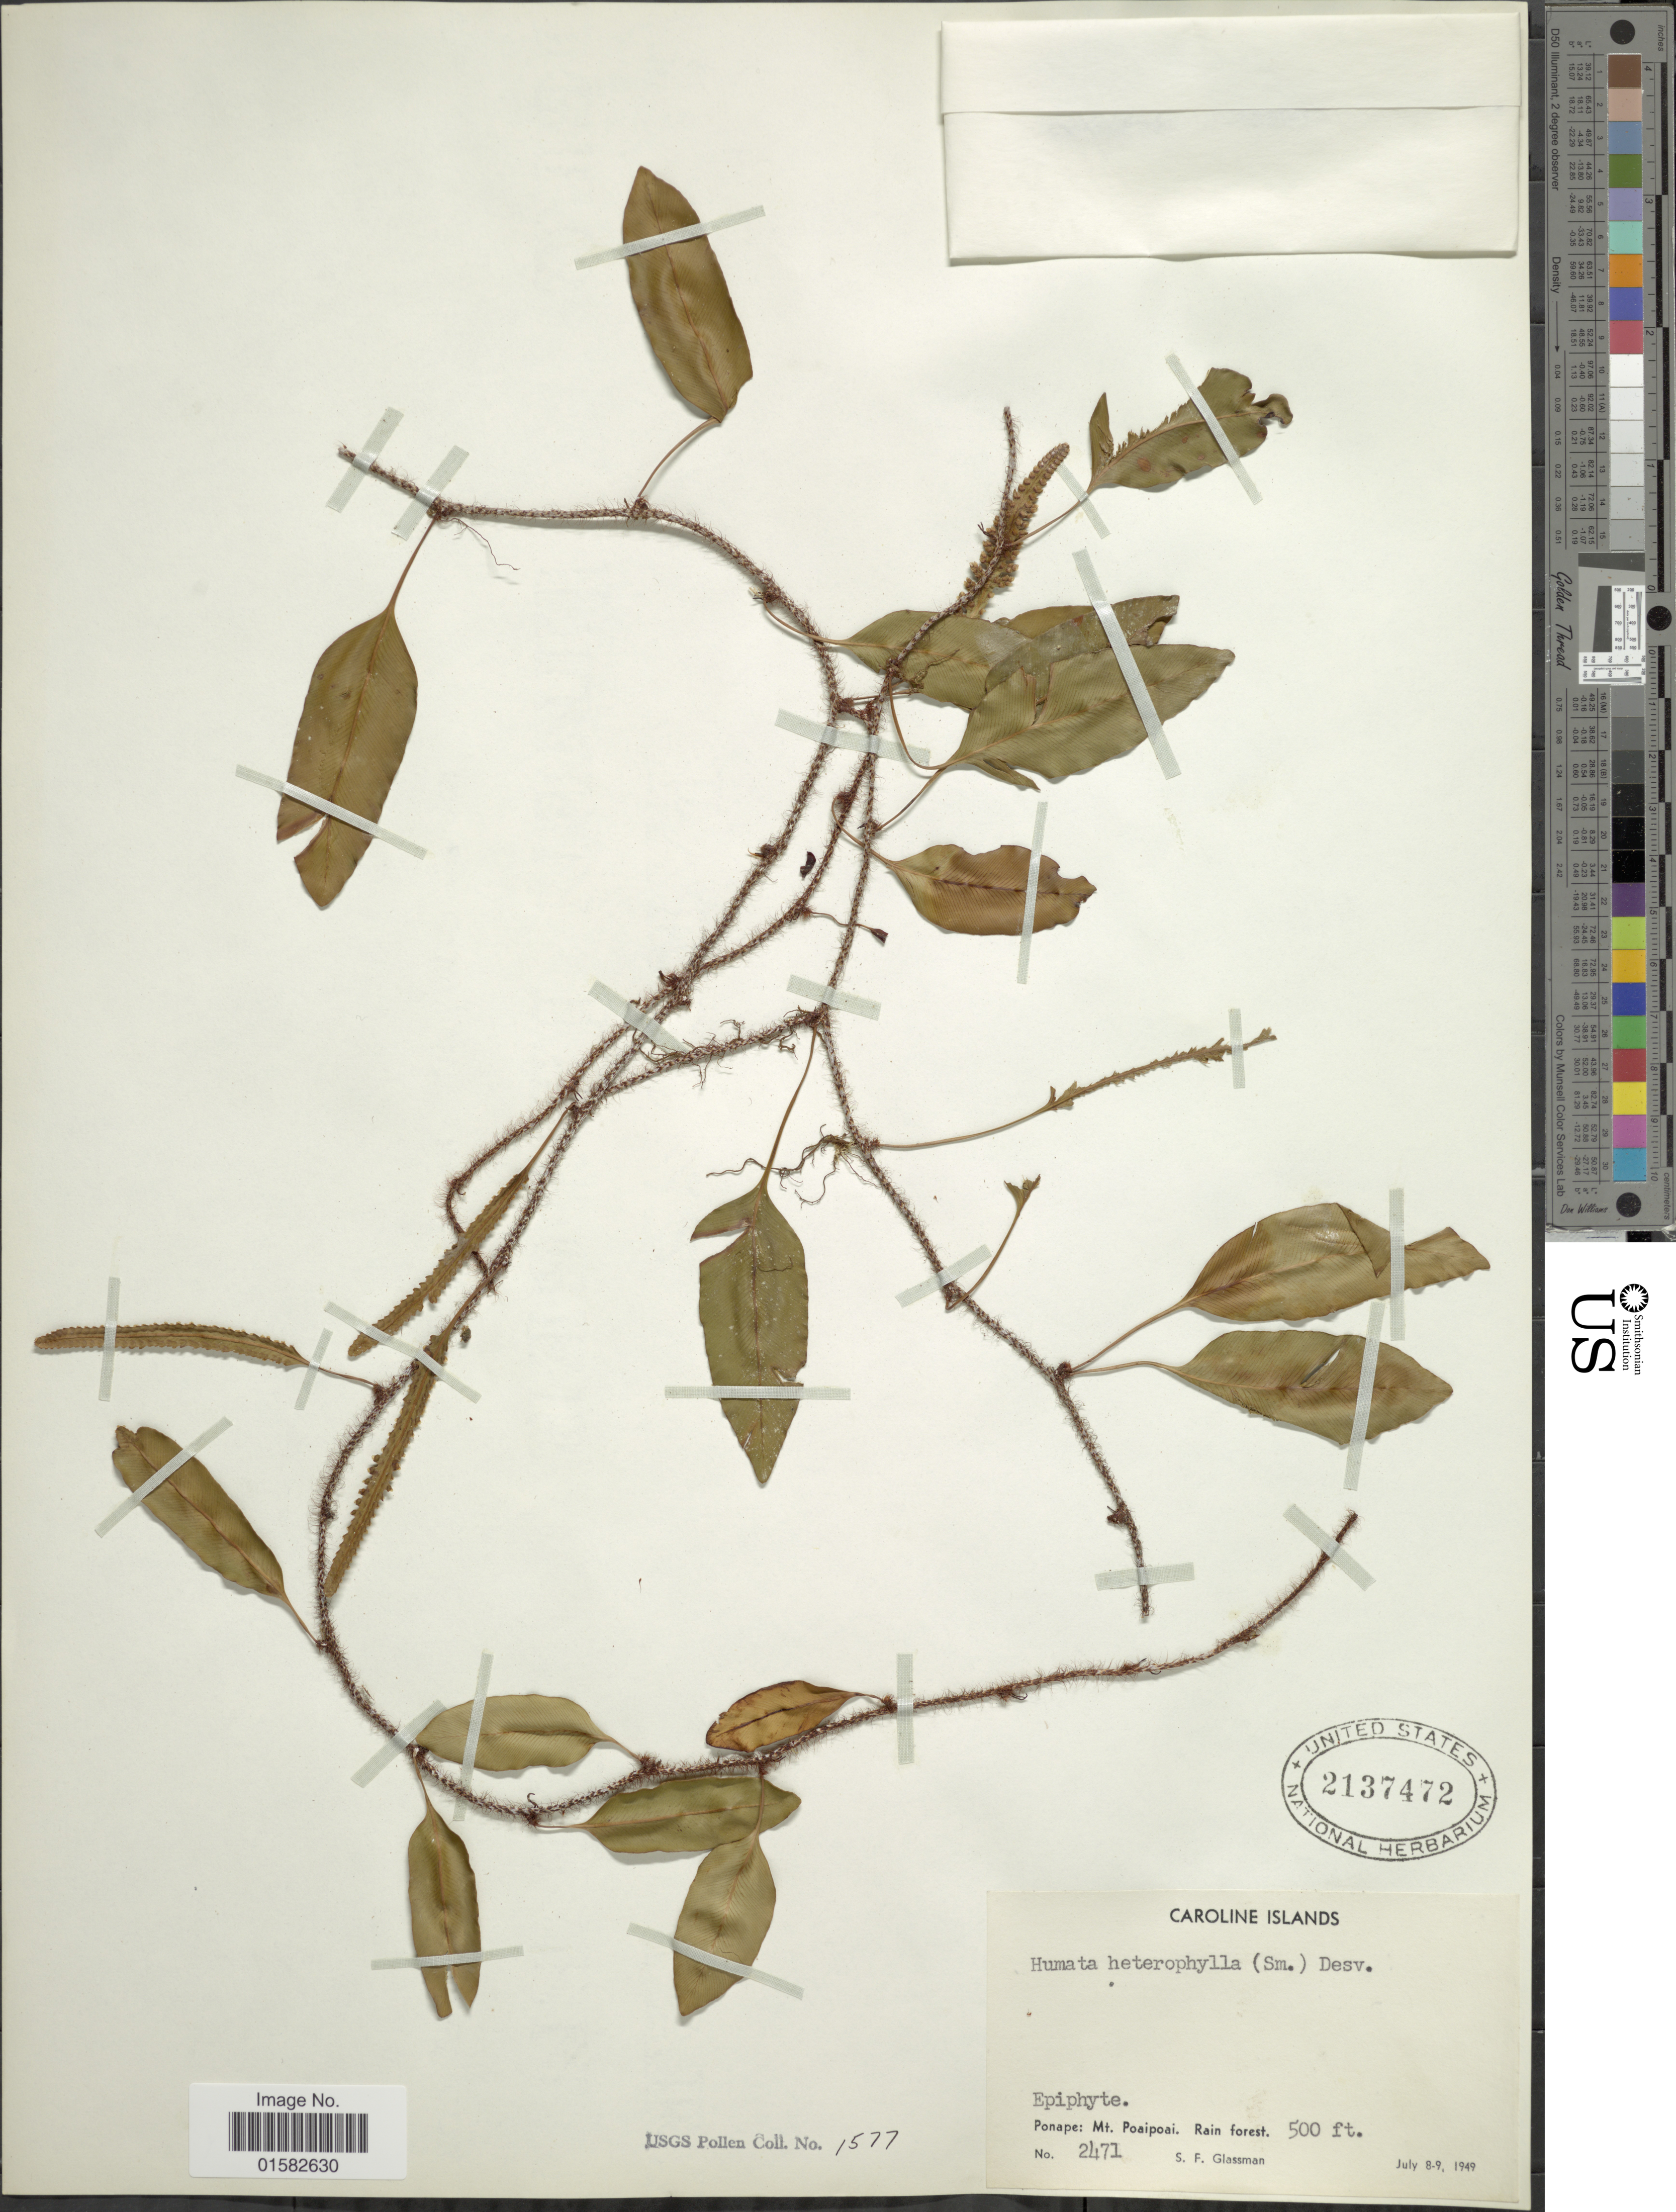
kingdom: Plantae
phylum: Tracheophyta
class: Polypodiopsida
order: Polypodiales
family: Davalliaceae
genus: Humata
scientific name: Humata heterophylla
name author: (Sm.) Desv.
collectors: S. F. Glassman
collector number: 2471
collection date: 1949-07-08/1949-07-09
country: Micronesia, Federated States of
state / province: Pohnpei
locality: Caroline Island, Ponape, Mt. Poaipoai, Rain forest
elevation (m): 152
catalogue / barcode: US 2137472